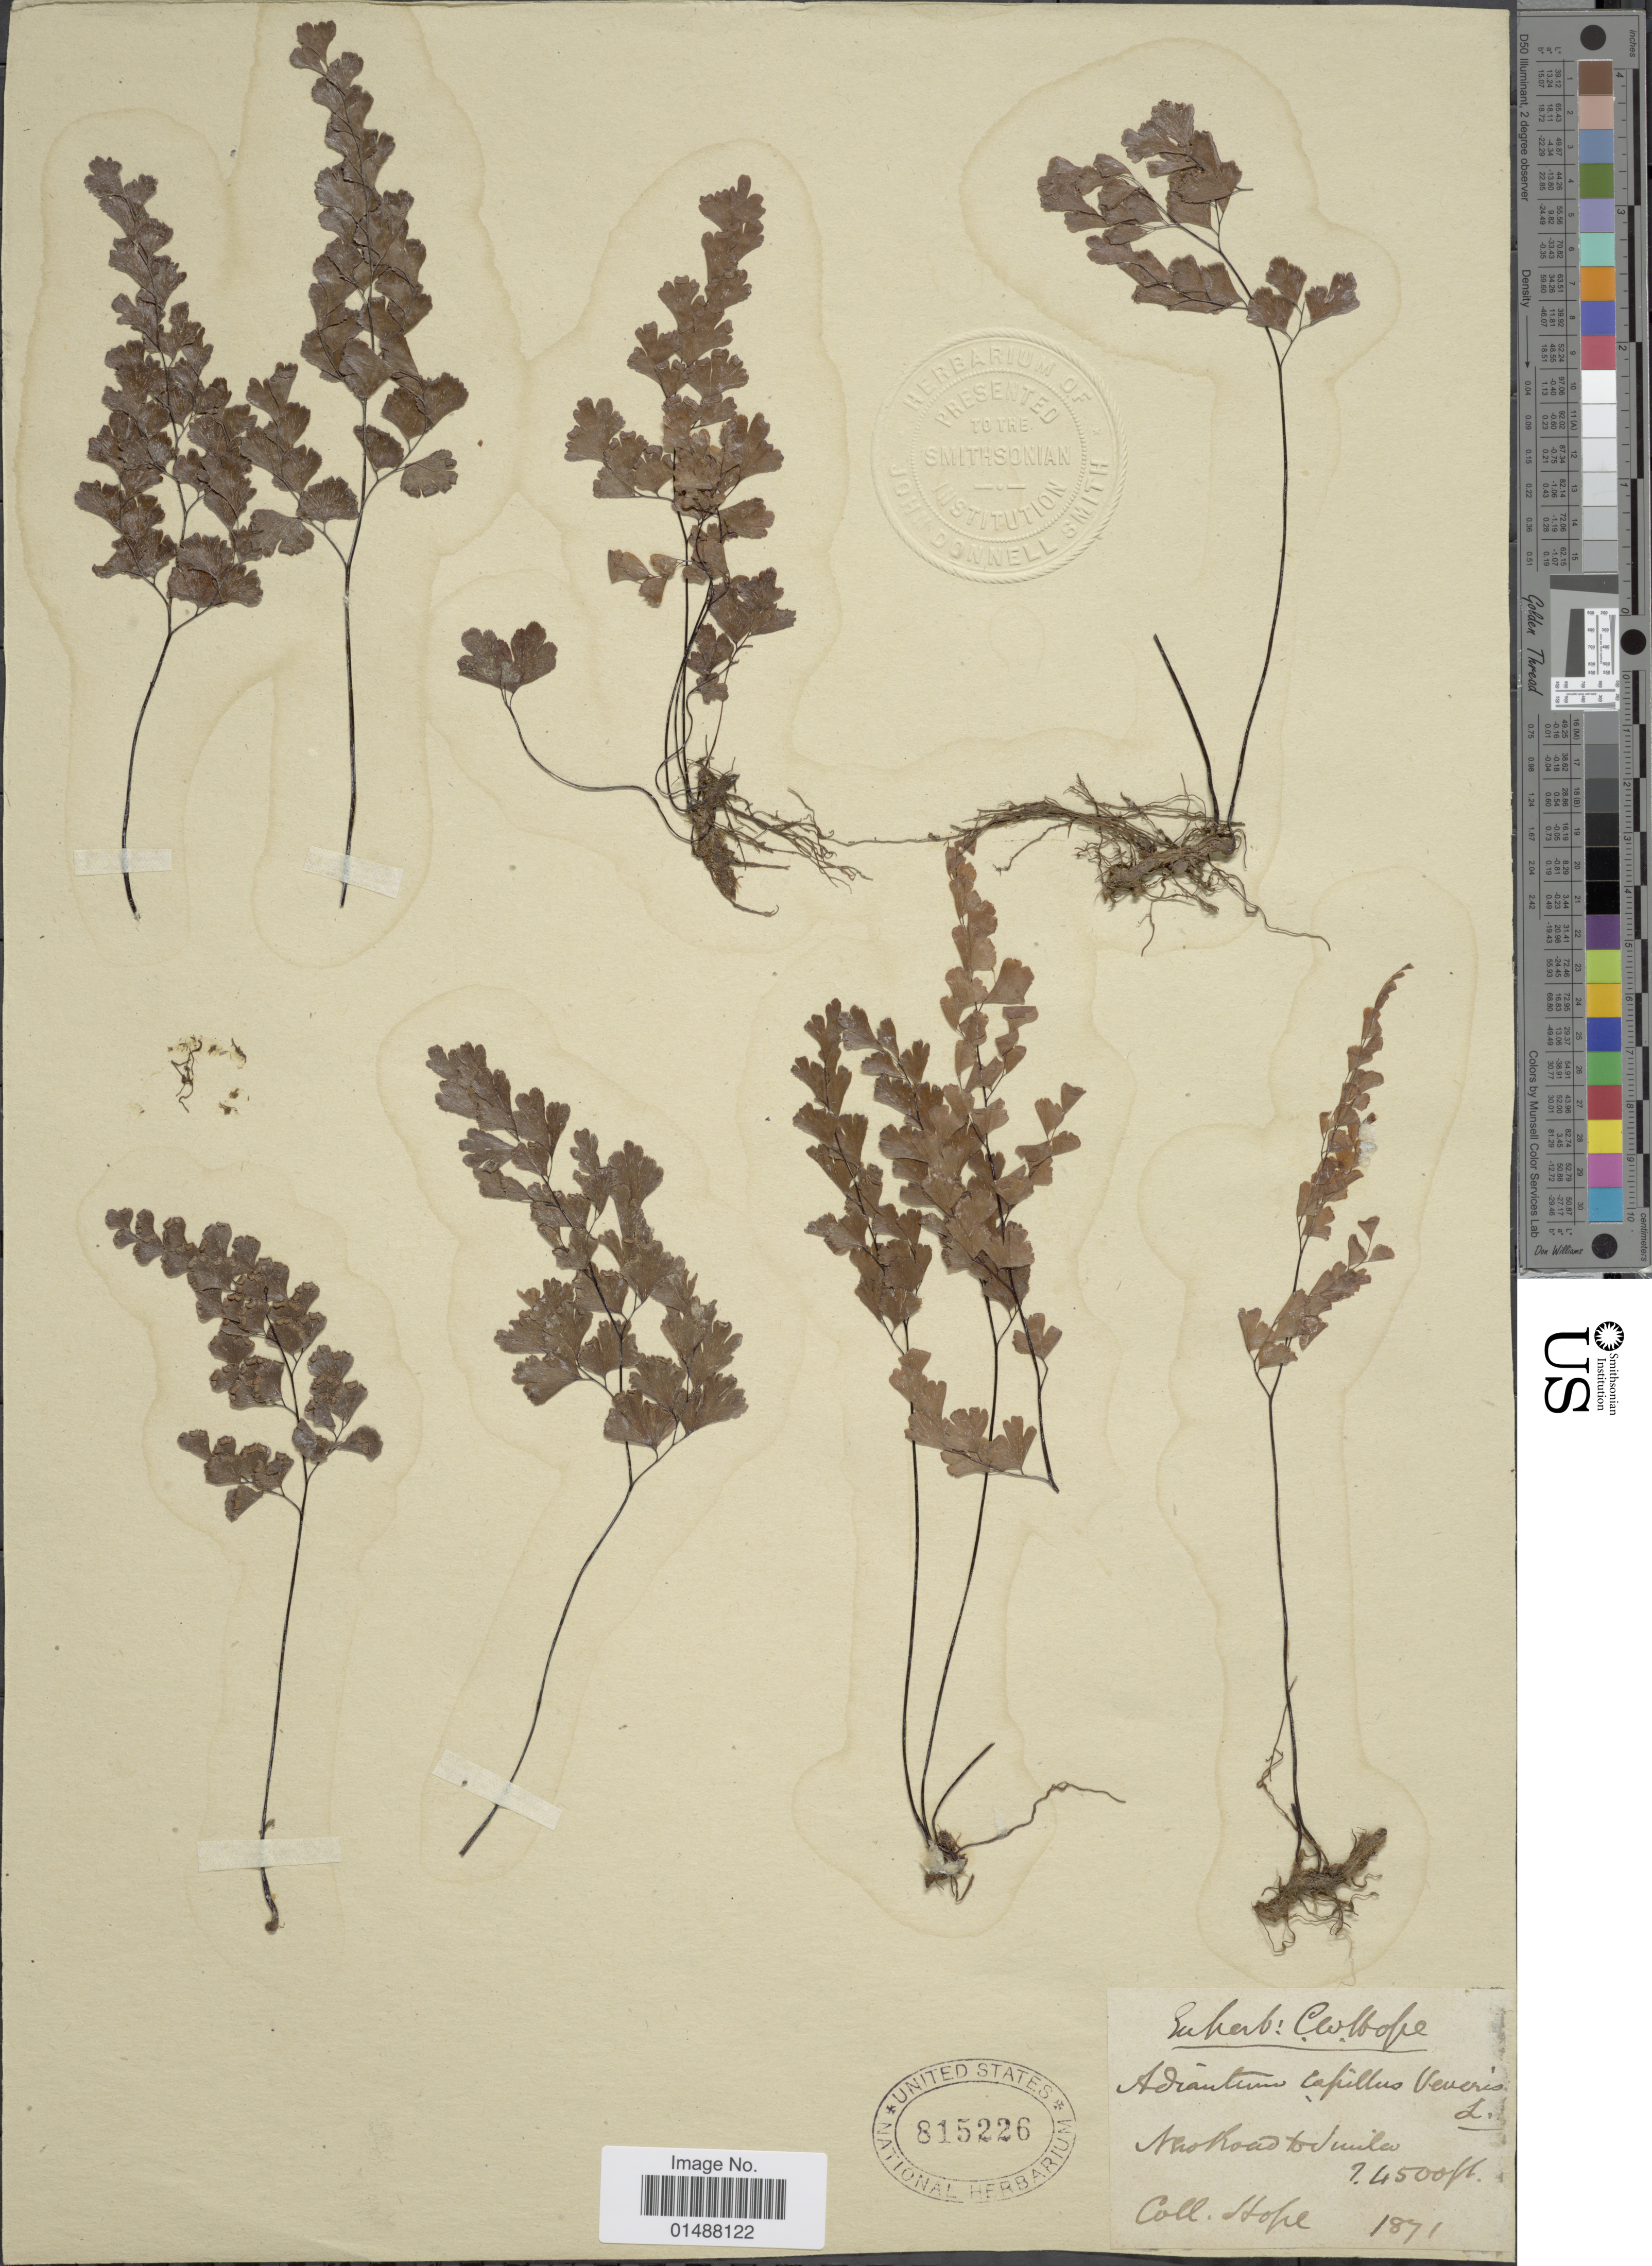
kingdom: Plantae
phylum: Tracheophyta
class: Polypodiopsida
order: Polypodiales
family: Pteridaceae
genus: Adiantum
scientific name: Adiantum capillus-veneris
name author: L.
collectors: Hope, W.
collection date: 1871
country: India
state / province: Himachal Pradesh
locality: Near Road to Simla [interpreted]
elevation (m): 1372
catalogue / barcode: US 815226